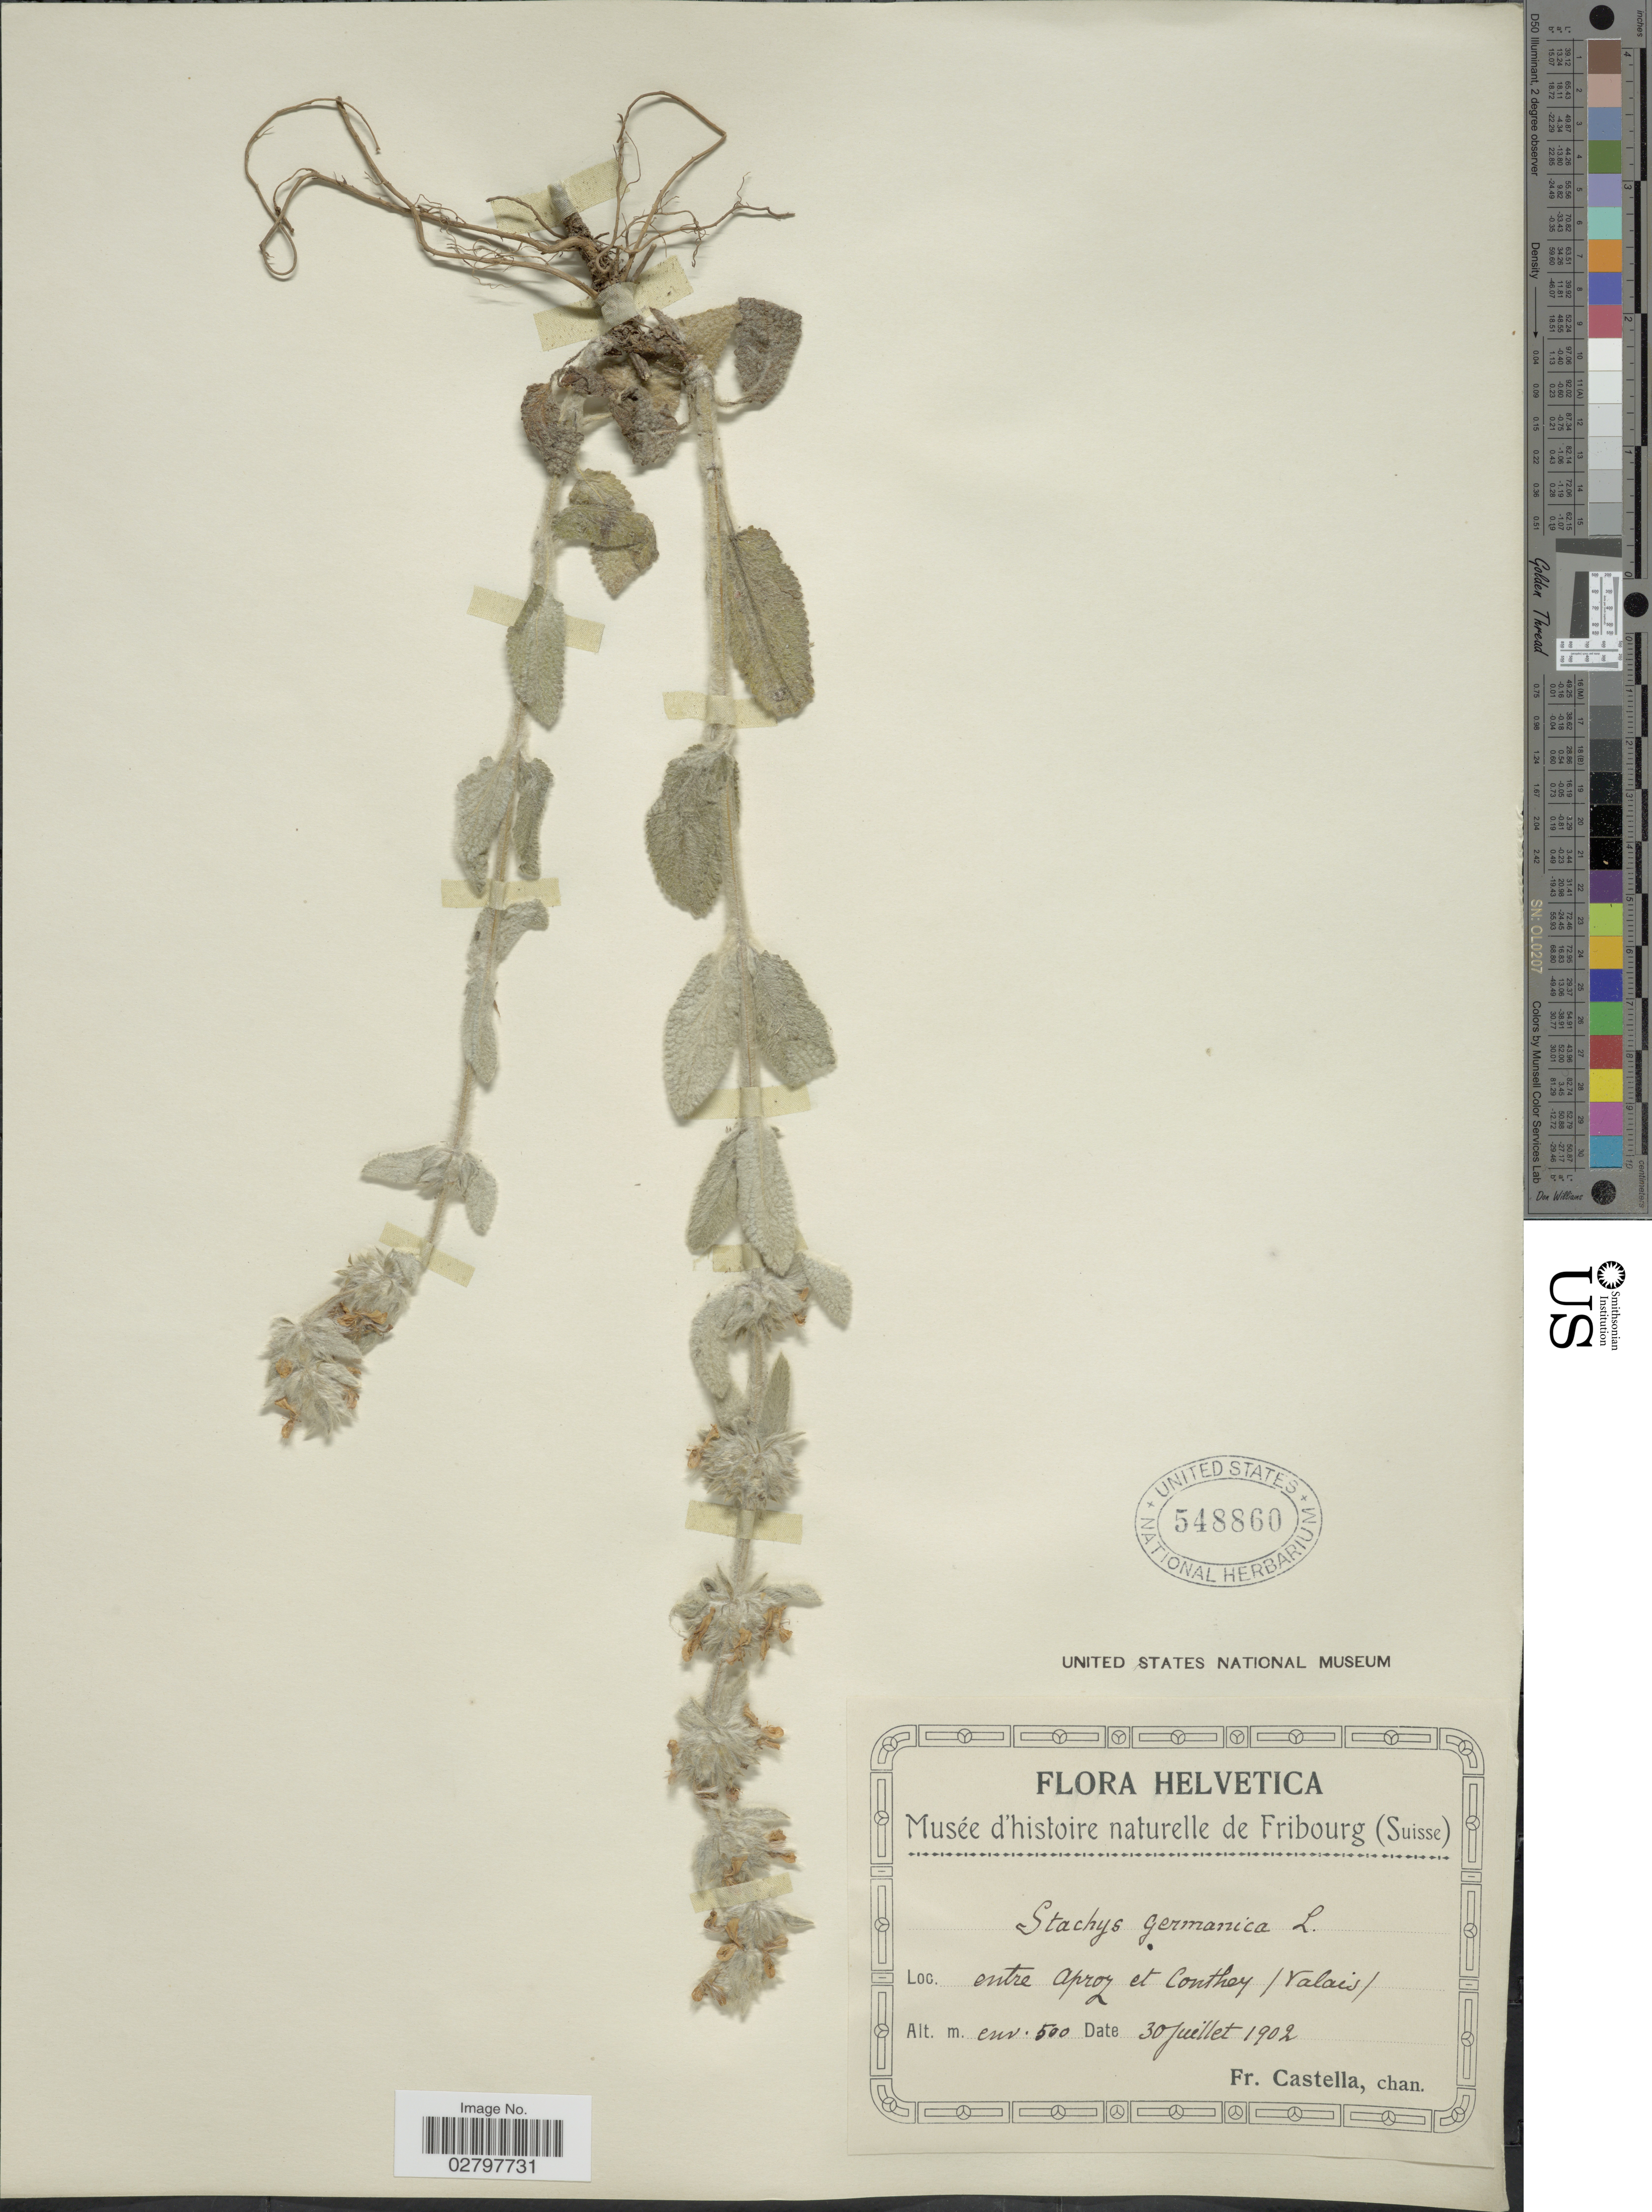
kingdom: Plantae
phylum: Tracheophyta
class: Magnoliopsida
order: Lamiales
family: Lamiaceae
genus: Stachys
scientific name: Stachys germanica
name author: L.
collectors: Fr. Castella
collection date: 1902-07-30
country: Switzerland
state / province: Valais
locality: Helvetica, Entre Aproz et Conthey.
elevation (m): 500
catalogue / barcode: US 548860